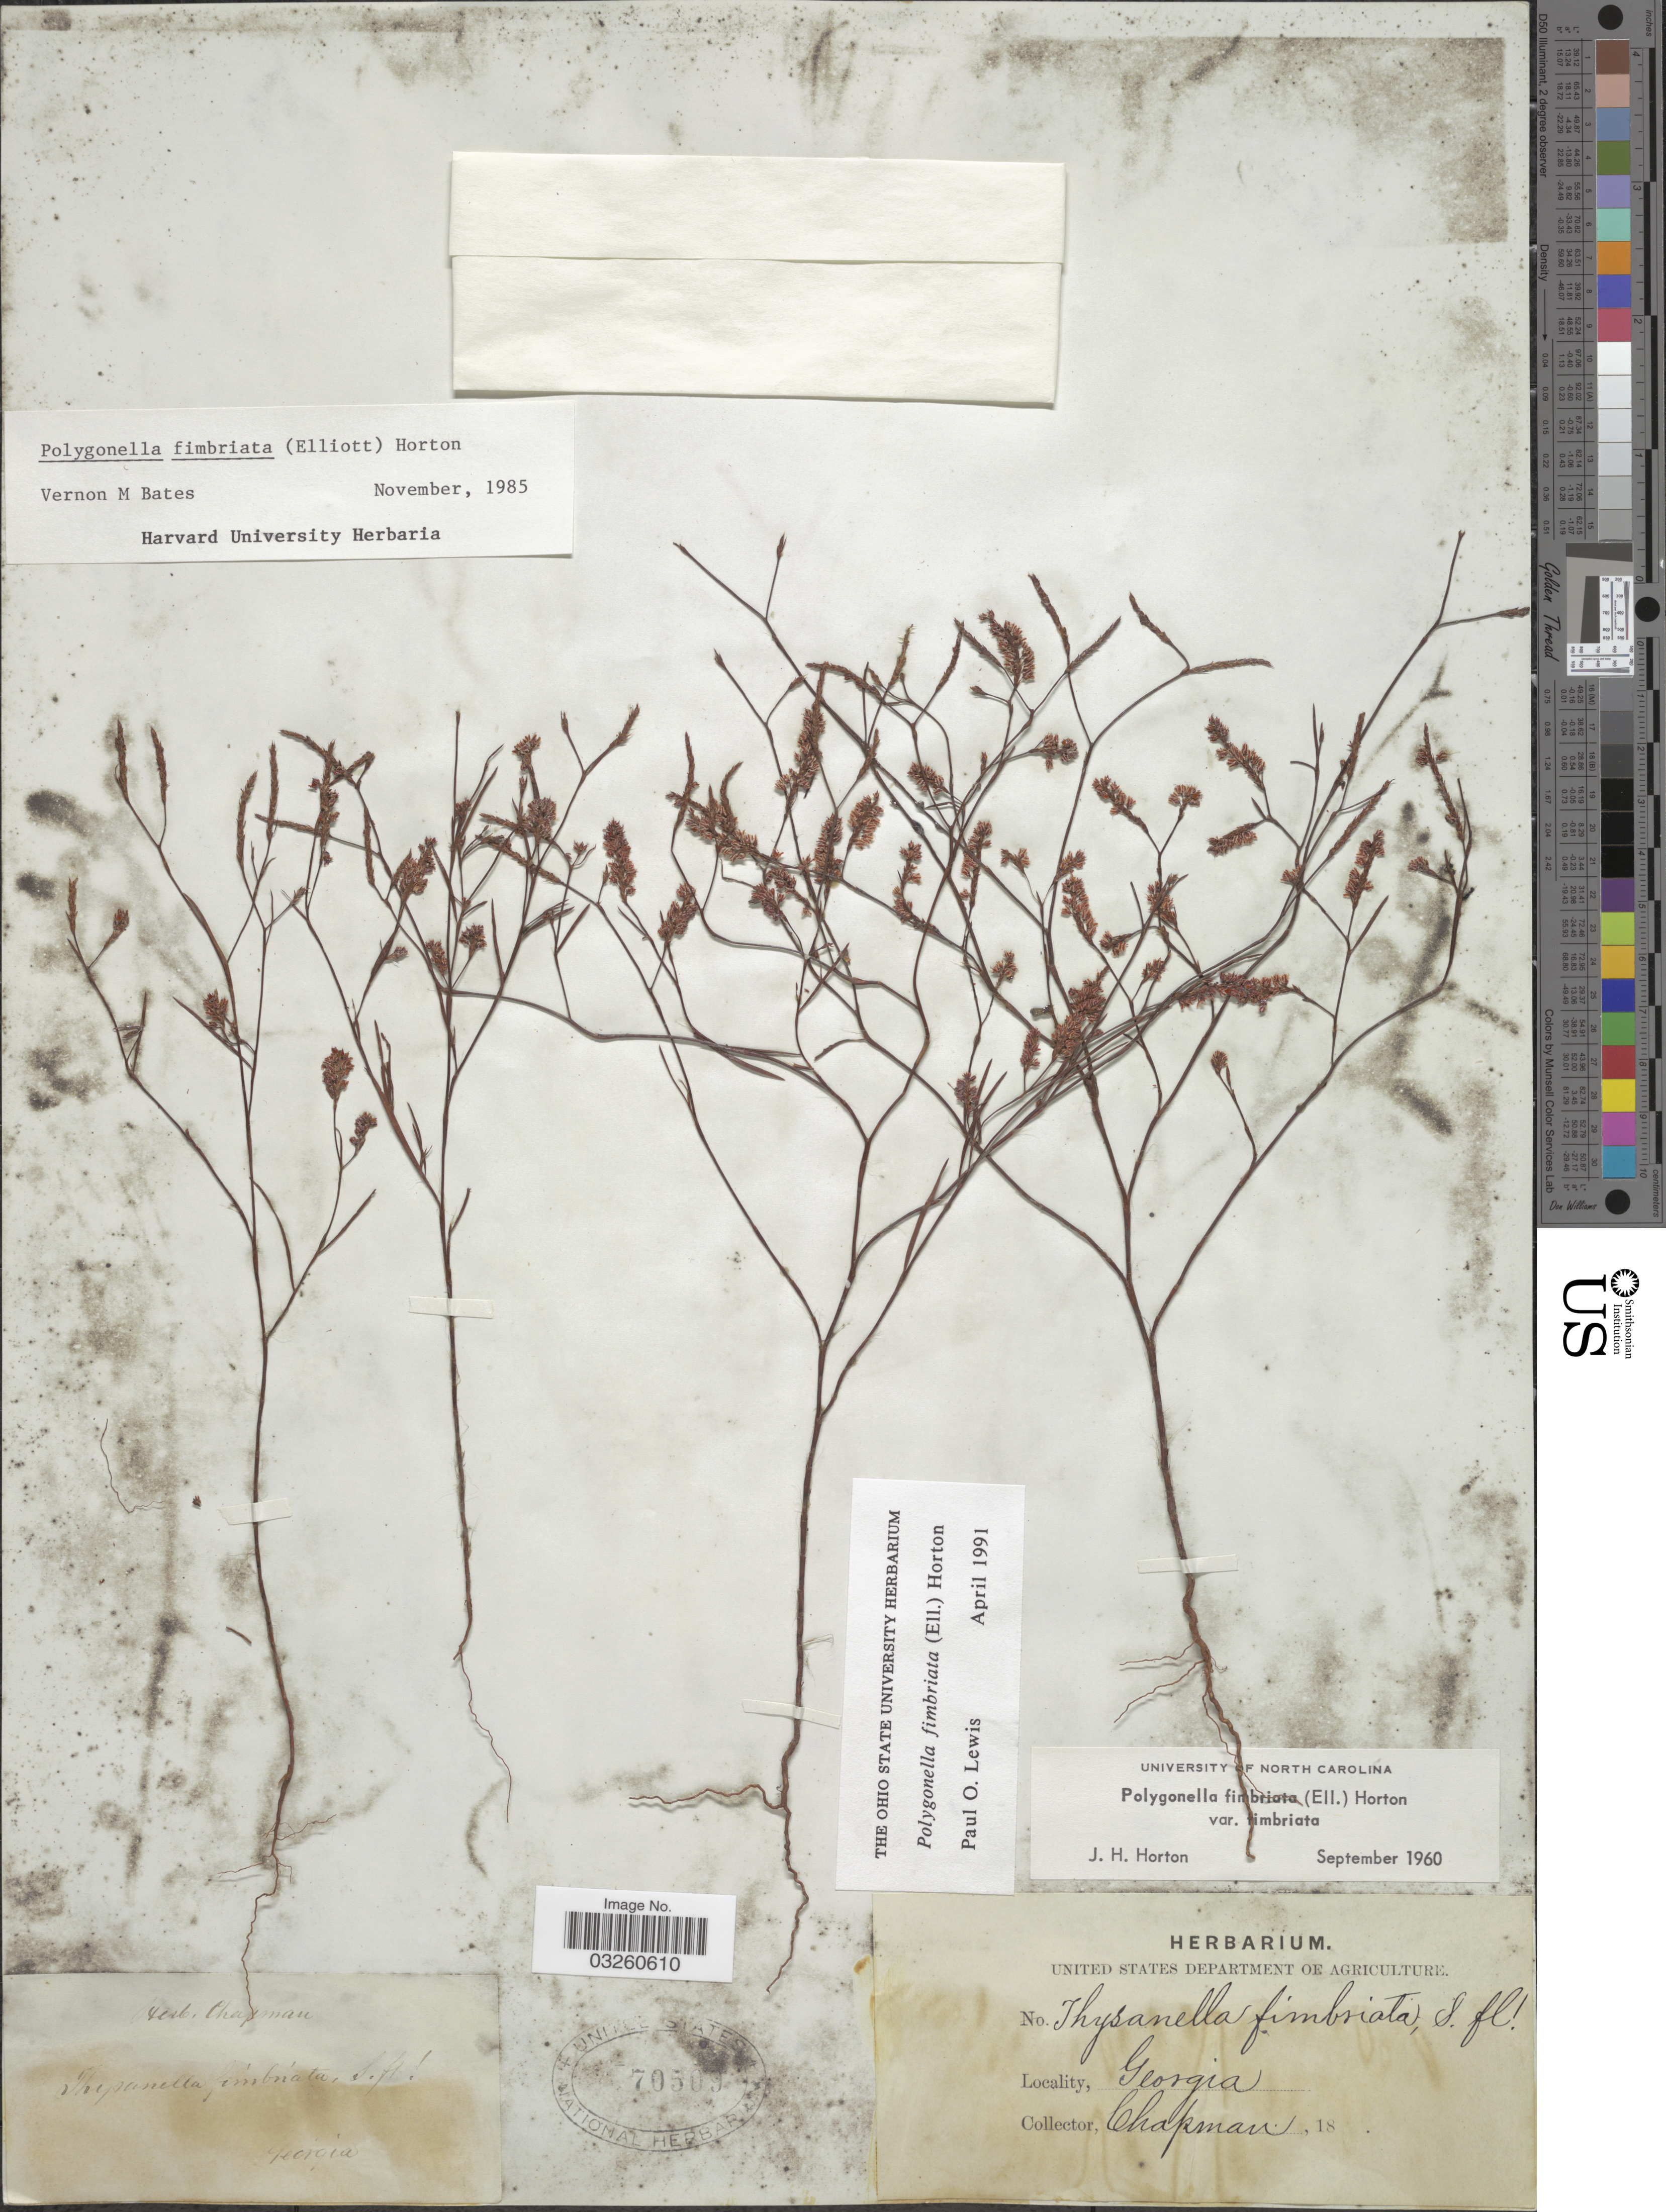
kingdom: Plantae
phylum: Tracheophyta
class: Magnoliopsida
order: Caryophyllales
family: Polygonaceae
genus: Polygonella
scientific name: Polygonella fimbriata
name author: (Elliott) Horton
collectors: A. Chapman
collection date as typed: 18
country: United States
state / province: Georgia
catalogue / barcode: US 70509